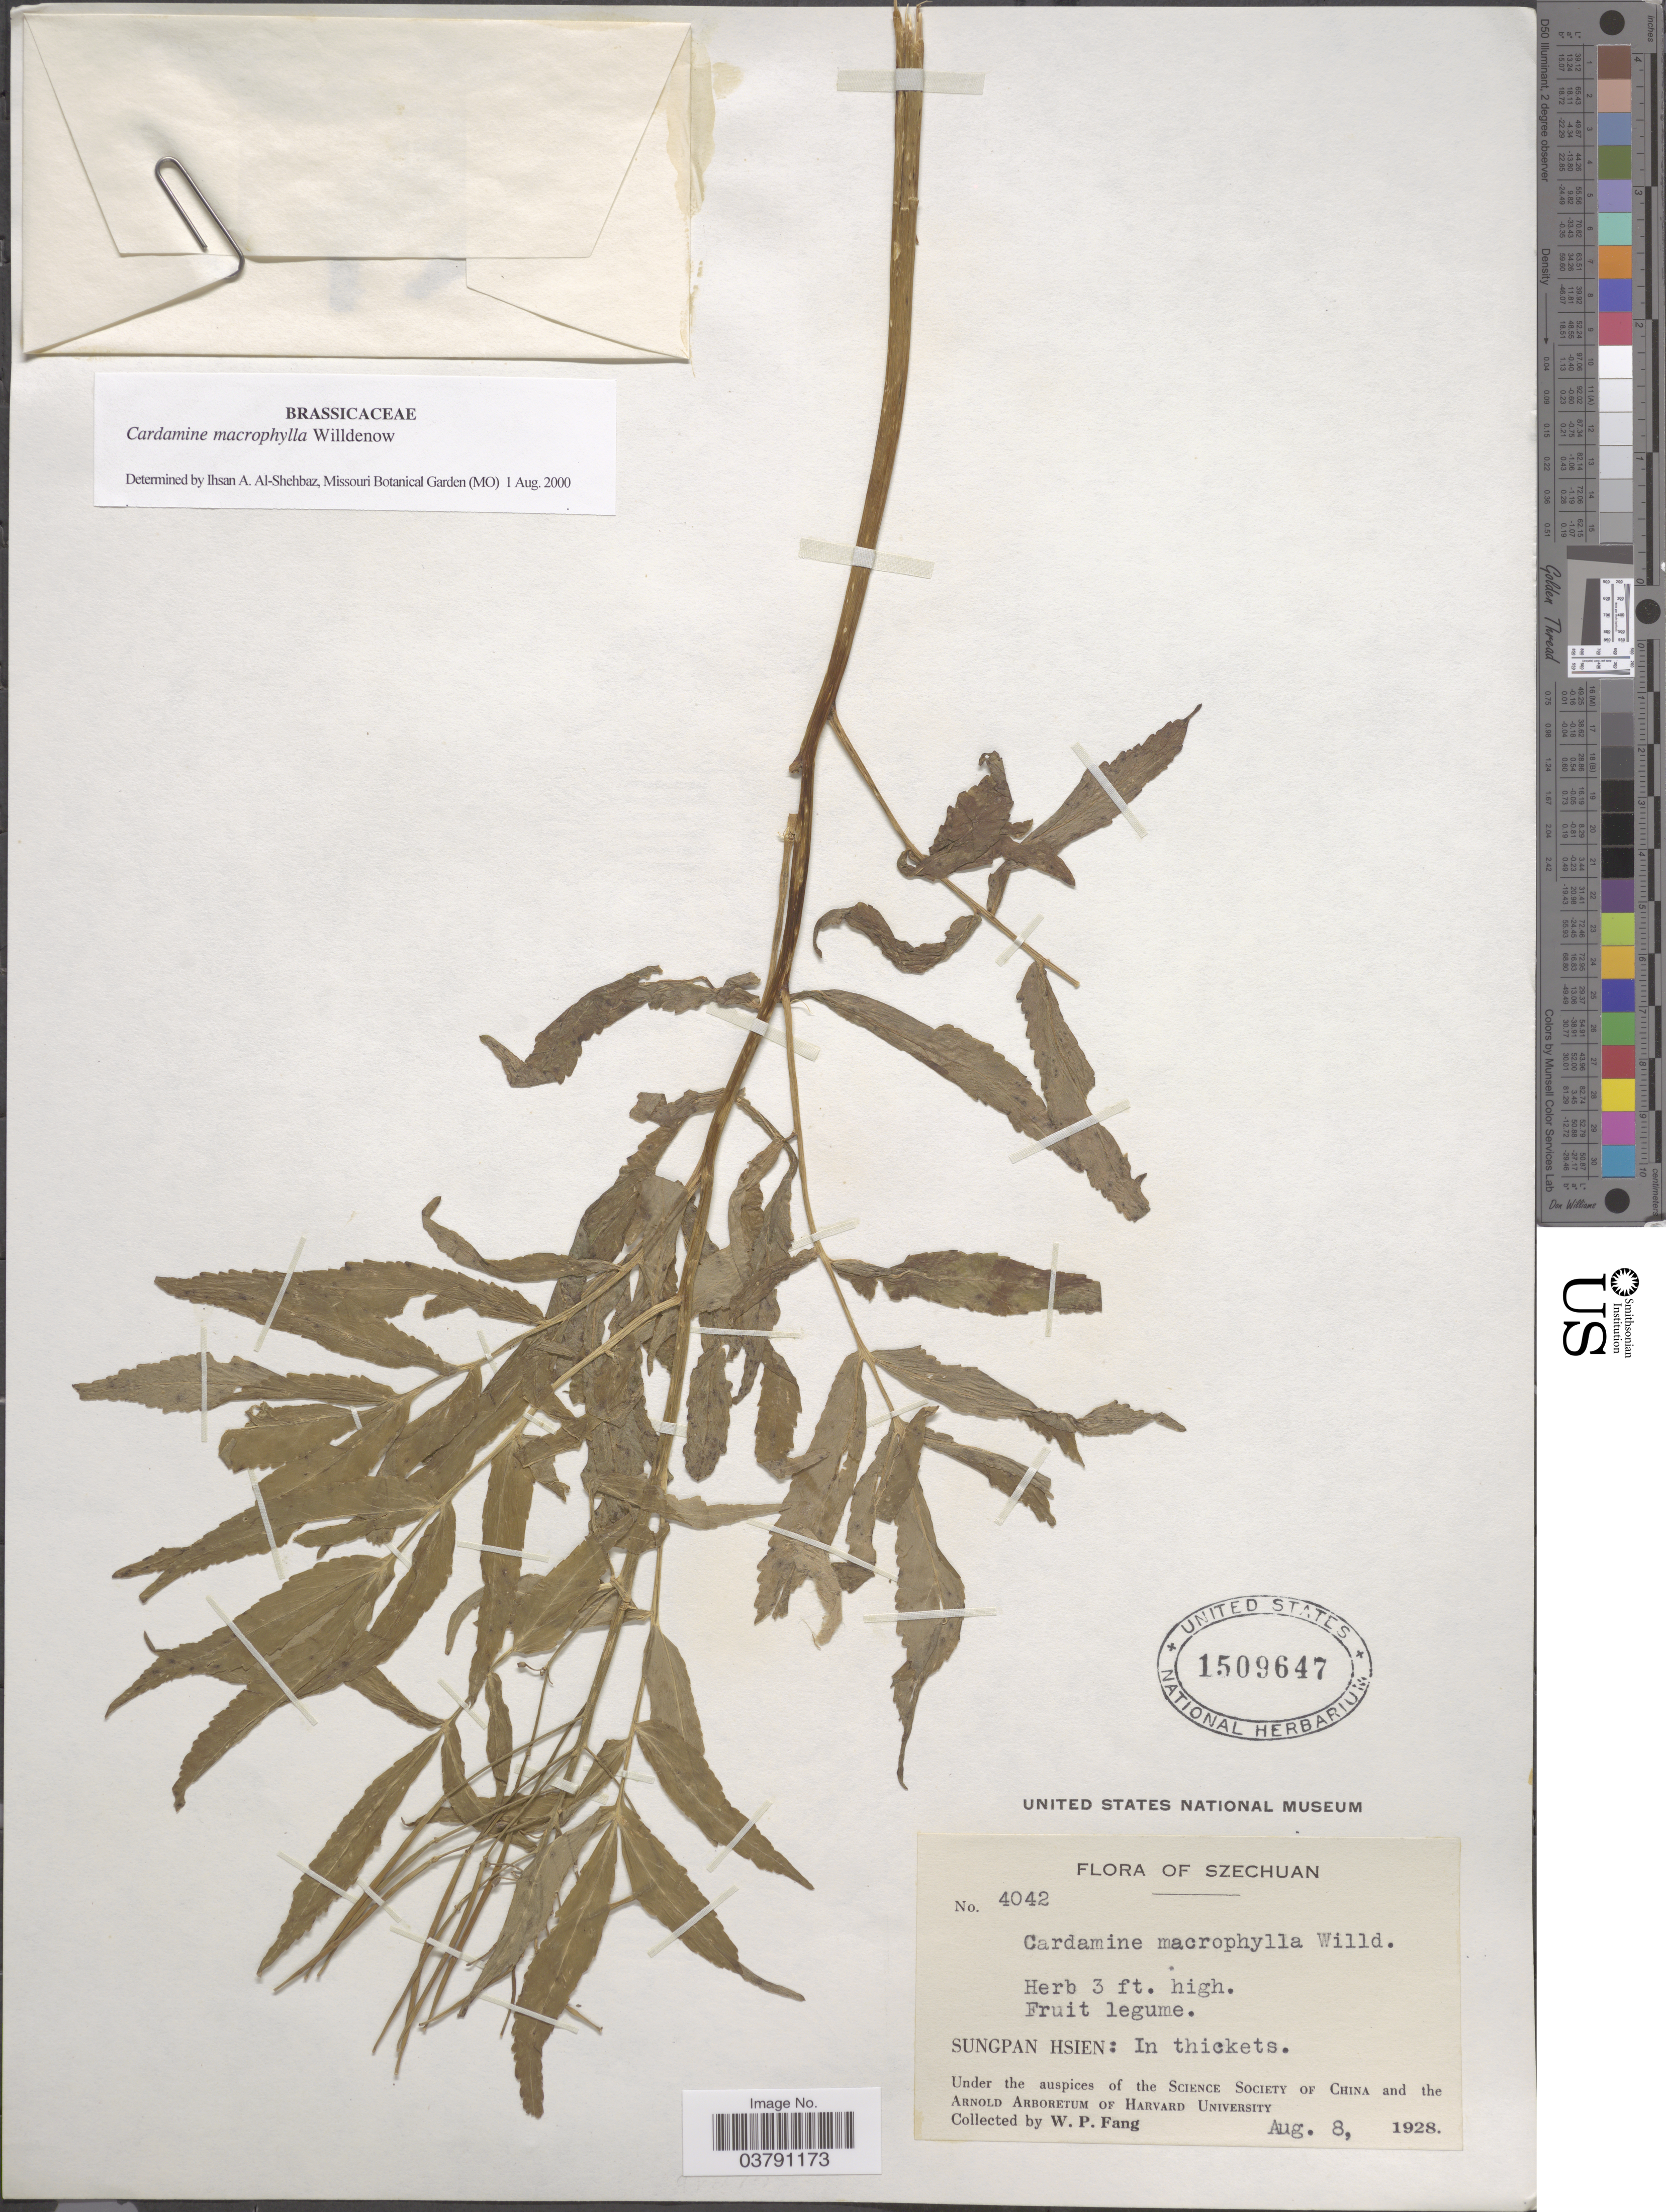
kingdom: Plantae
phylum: Tracheophyta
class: Magnoliopsida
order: Brassicales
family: Brassicaceae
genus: Cardamine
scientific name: Cardamine macrophylla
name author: Willd.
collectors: W. P. Fang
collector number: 4042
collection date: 1928-08-08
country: China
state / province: Sichuan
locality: Szechuan. Sungpan Hsien: In thickets.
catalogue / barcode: US 1509647